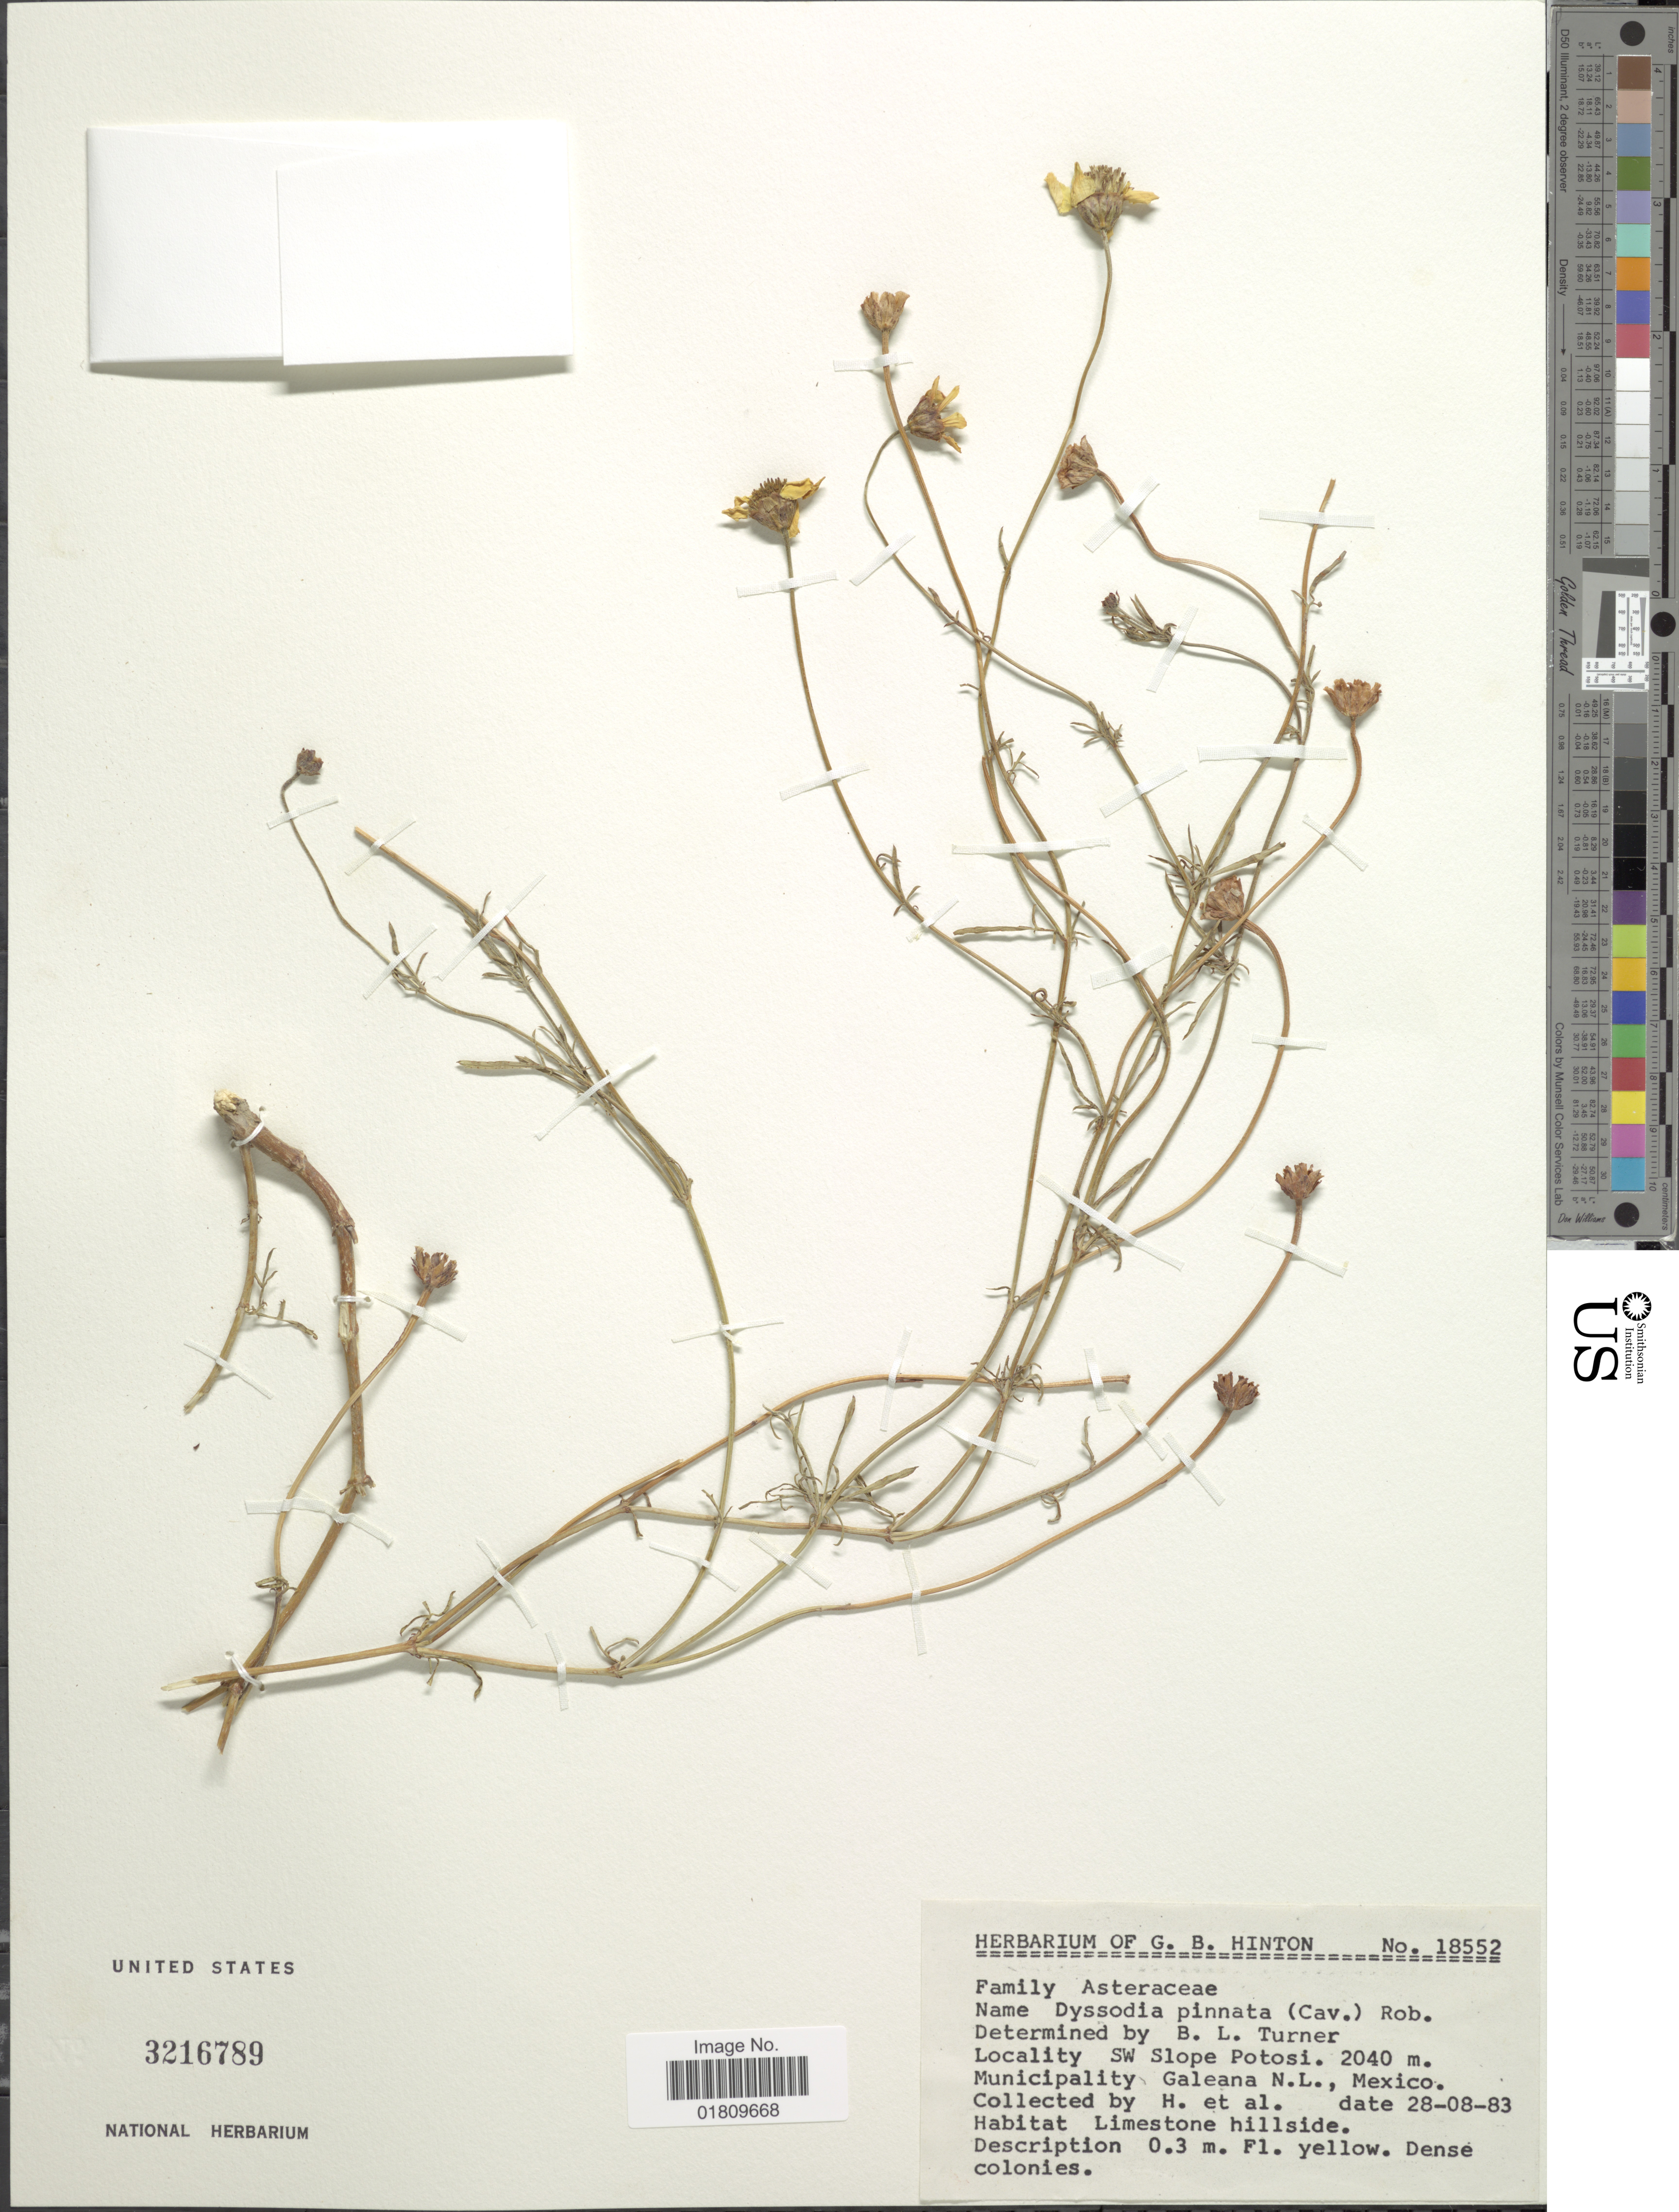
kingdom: Plantae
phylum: Tracheophyta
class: Magnoliopsida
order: Asterales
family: Asteraceae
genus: Dyssodia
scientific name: Dyssodia pinnata var. glabrescens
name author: Strother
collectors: G. B. Hinton & et al.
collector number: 18552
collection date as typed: Transcribed d/m/y: 28/8/83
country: Mexico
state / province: Nuevo León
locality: SW Slope Potosi, Galeana N.L., limestone hillside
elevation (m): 2040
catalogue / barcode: US 321689